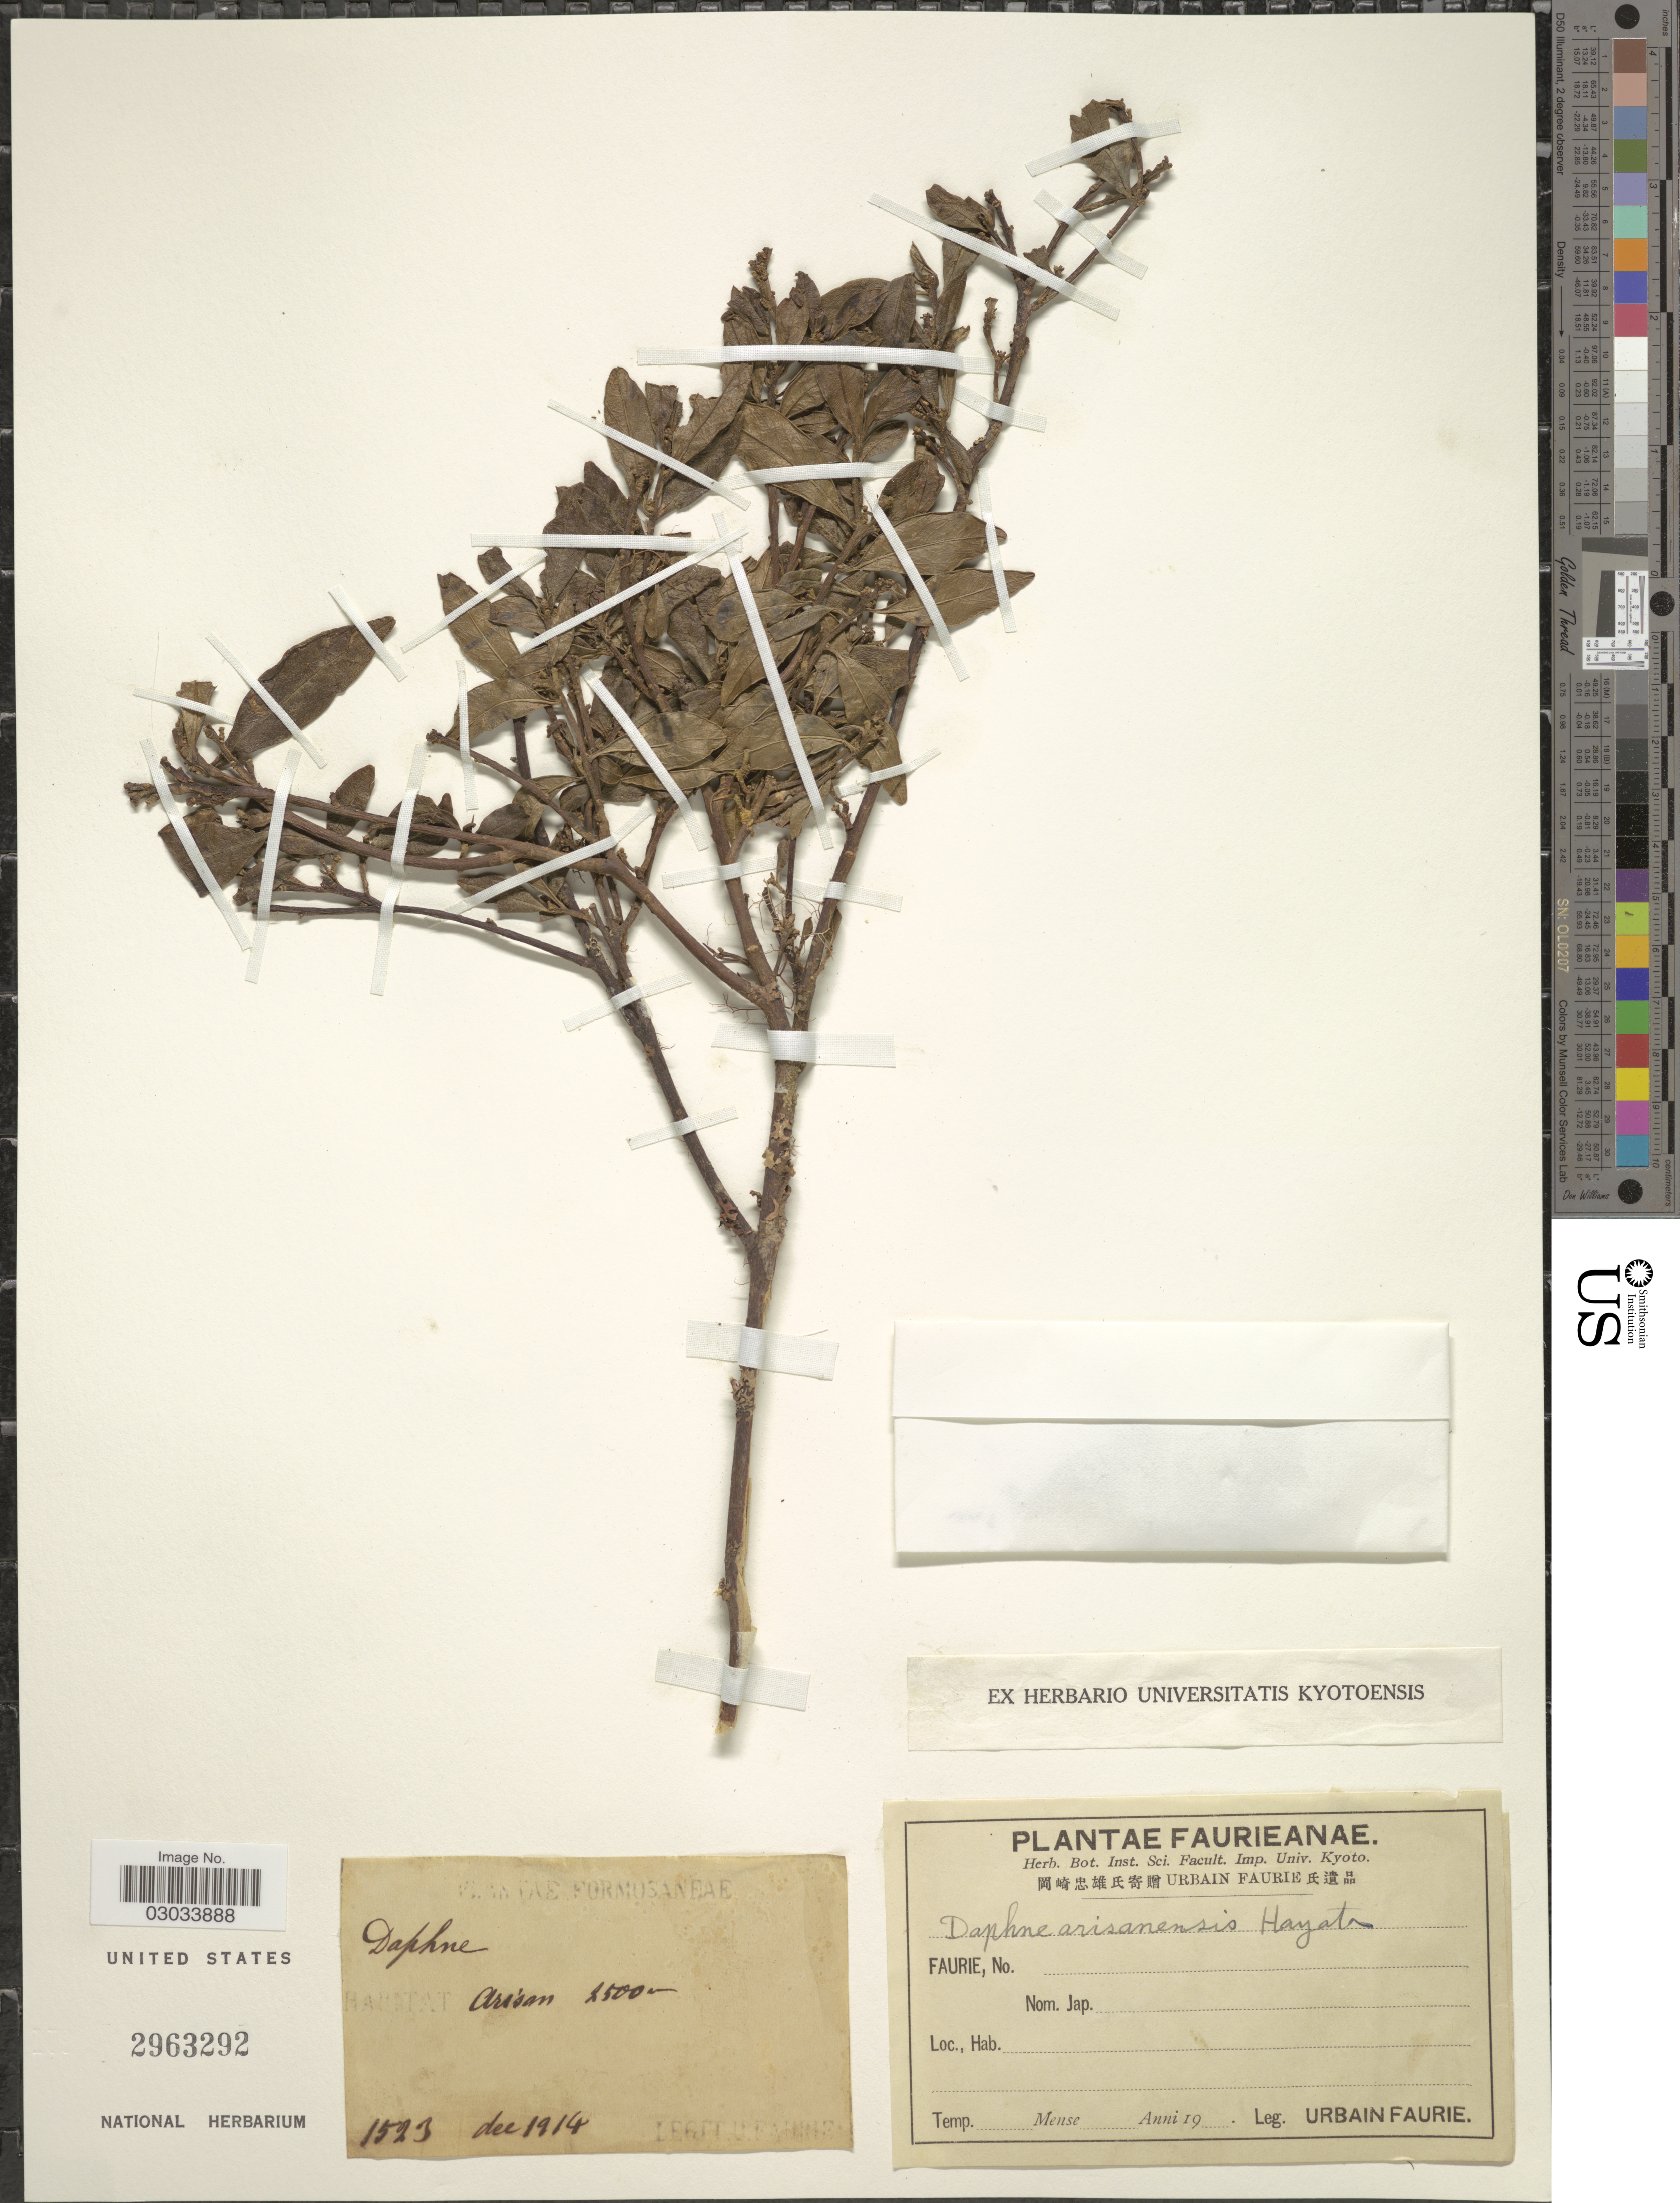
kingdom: Plantae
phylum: Tracheophyta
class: Magnoliopsida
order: Malvales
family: Thymelaeaceae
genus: Daphne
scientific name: Daphne arisanensis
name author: Hayata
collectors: U. Faurie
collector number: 1523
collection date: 1914-12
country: Taiwan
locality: Formosaneae. Arisan.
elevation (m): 2500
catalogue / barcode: US 2963292